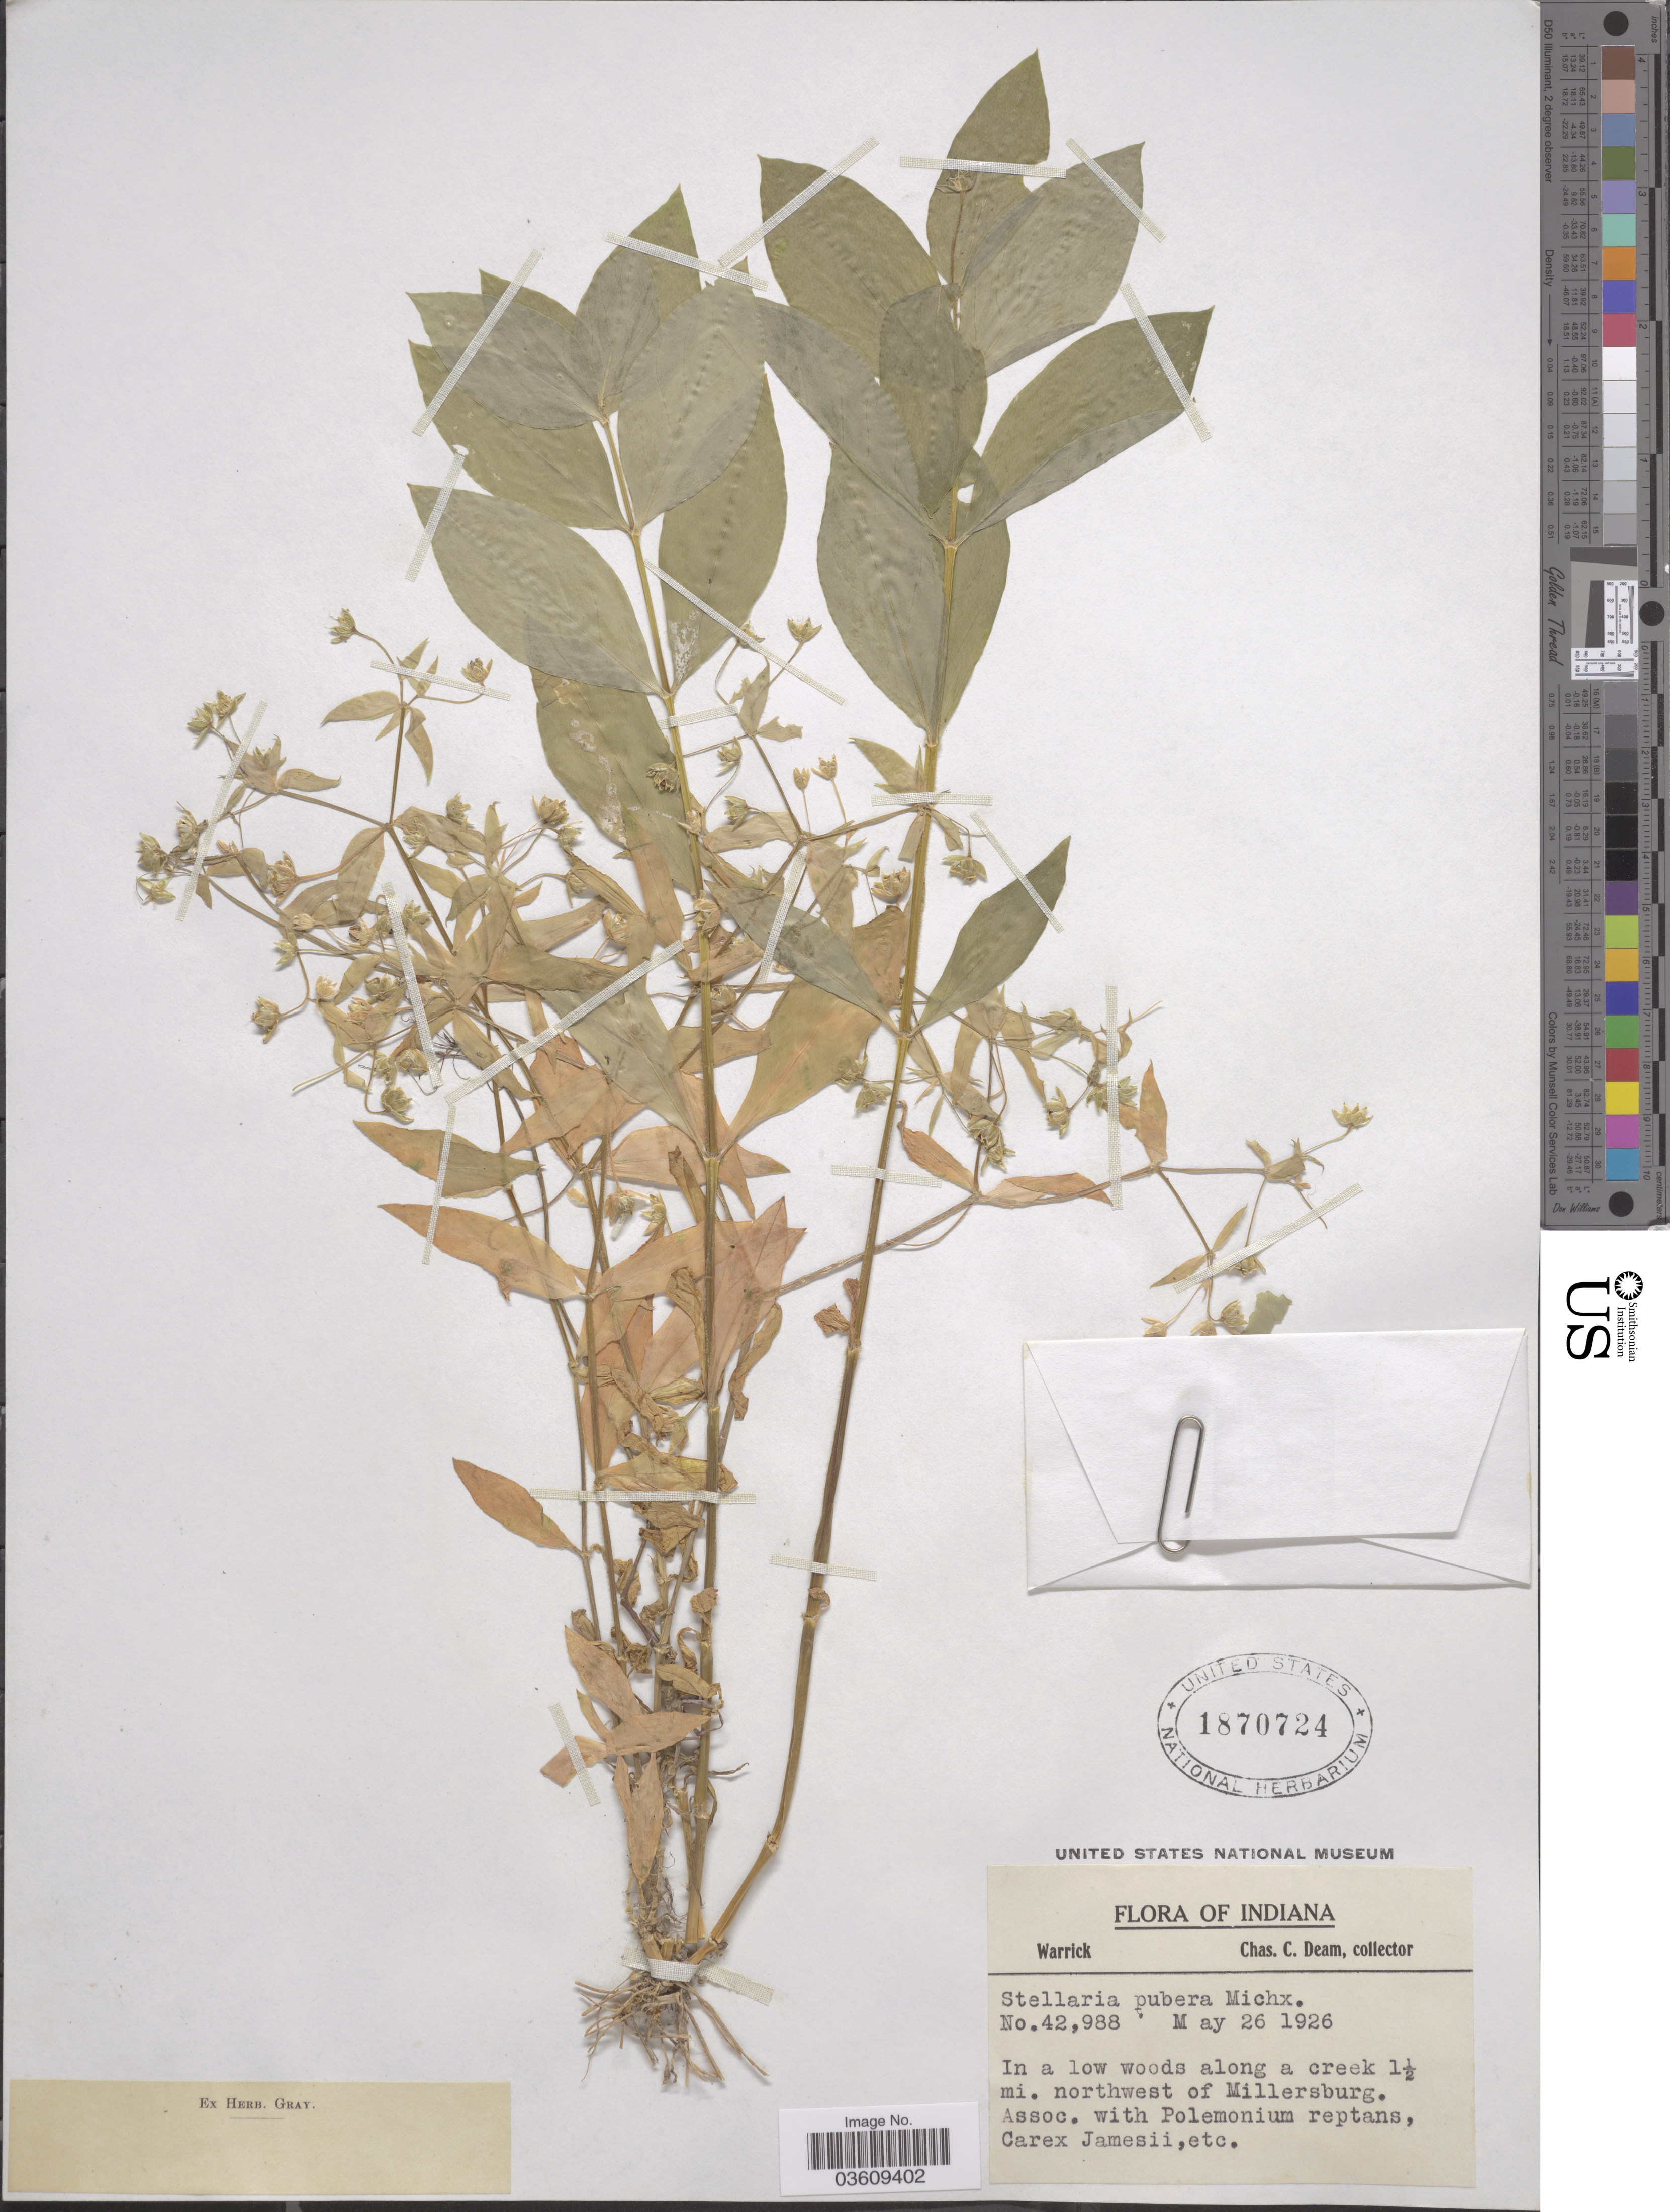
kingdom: Plantae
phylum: Tracheophyta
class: Magnoliopsida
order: Caryophyllales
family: Caryophyllaceae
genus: Stellaria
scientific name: Stellaria pubera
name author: Michx.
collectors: C. C. Deam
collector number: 42988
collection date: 1926-05-26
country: United States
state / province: Indiana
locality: In a low woods along a creek 1½ mi. northwest of Millersburg. Warrick [unsure placement].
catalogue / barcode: US 1870724